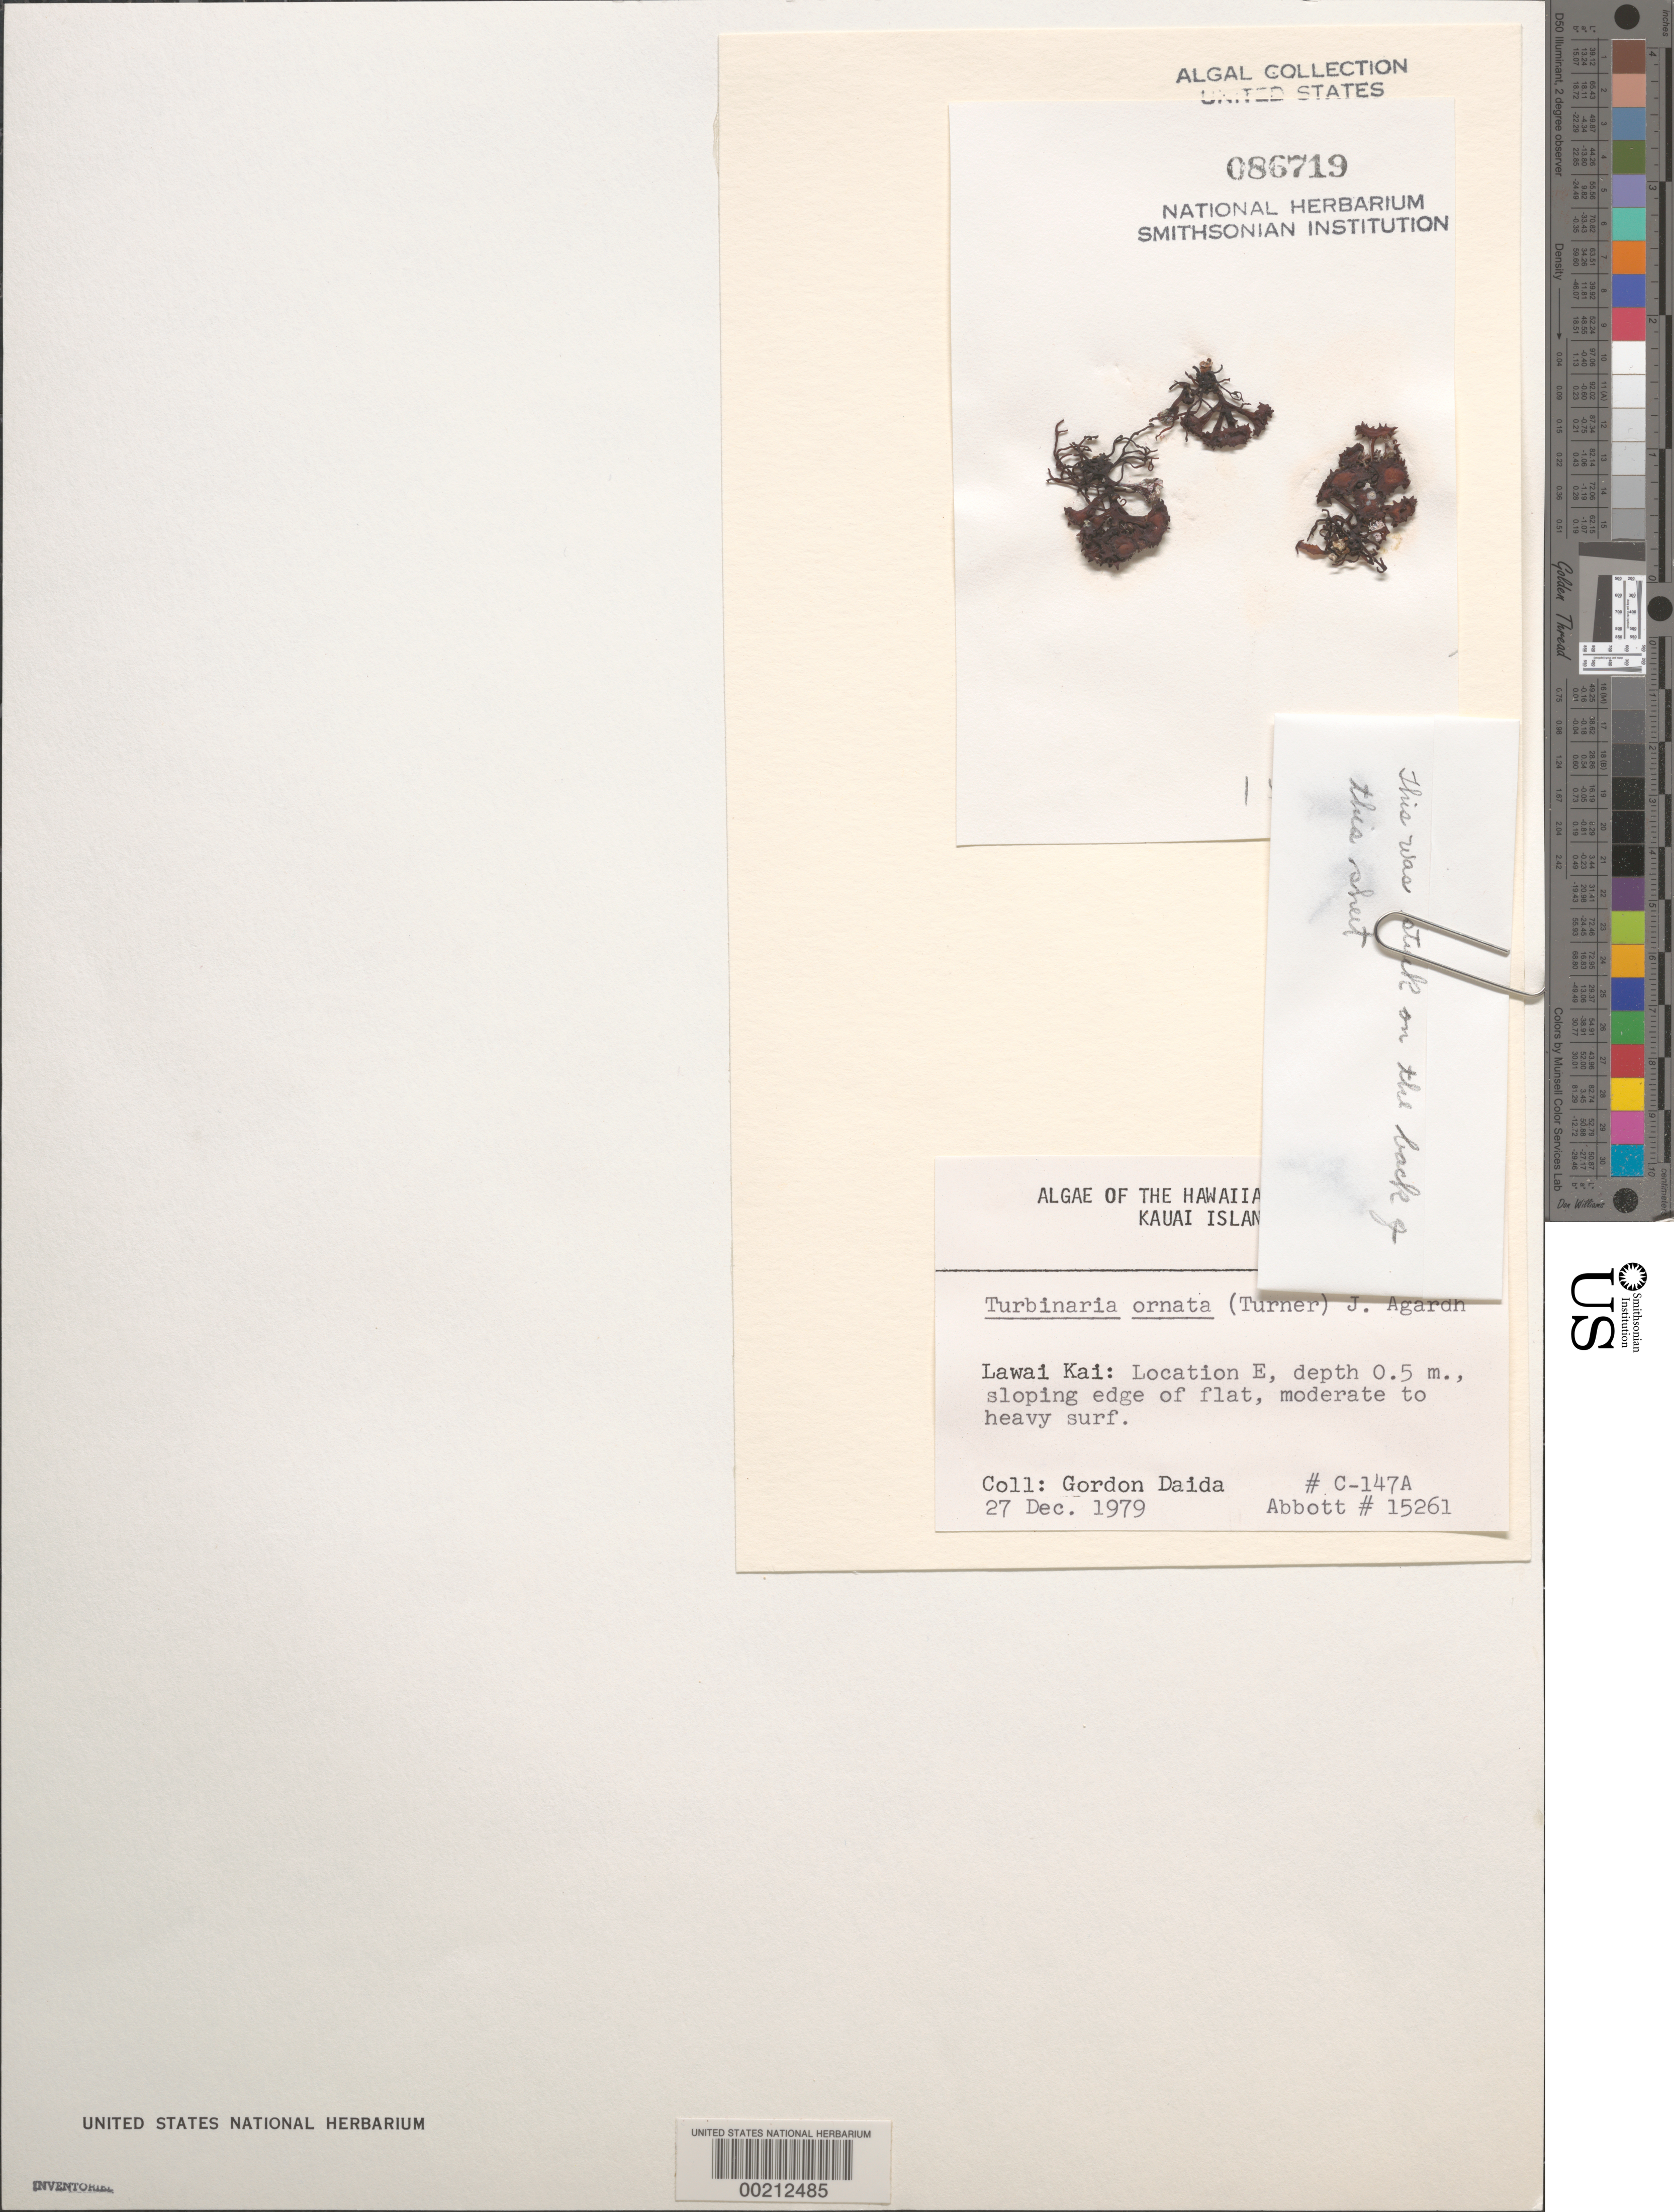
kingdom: Chromista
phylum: Ochrophyta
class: Phaeophyceae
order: Fucales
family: Sargassaceae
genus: Turbinaria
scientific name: Turbinaria ornata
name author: (Turner) J. Agardh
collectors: G. Daida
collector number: C147a & IAA 15261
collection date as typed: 27 Dec 1979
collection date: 1979-12-27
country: United States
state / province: Hawaii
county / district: Kauai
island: Kaua'i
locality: Lawai Kai, Location E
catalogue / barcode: US 86719